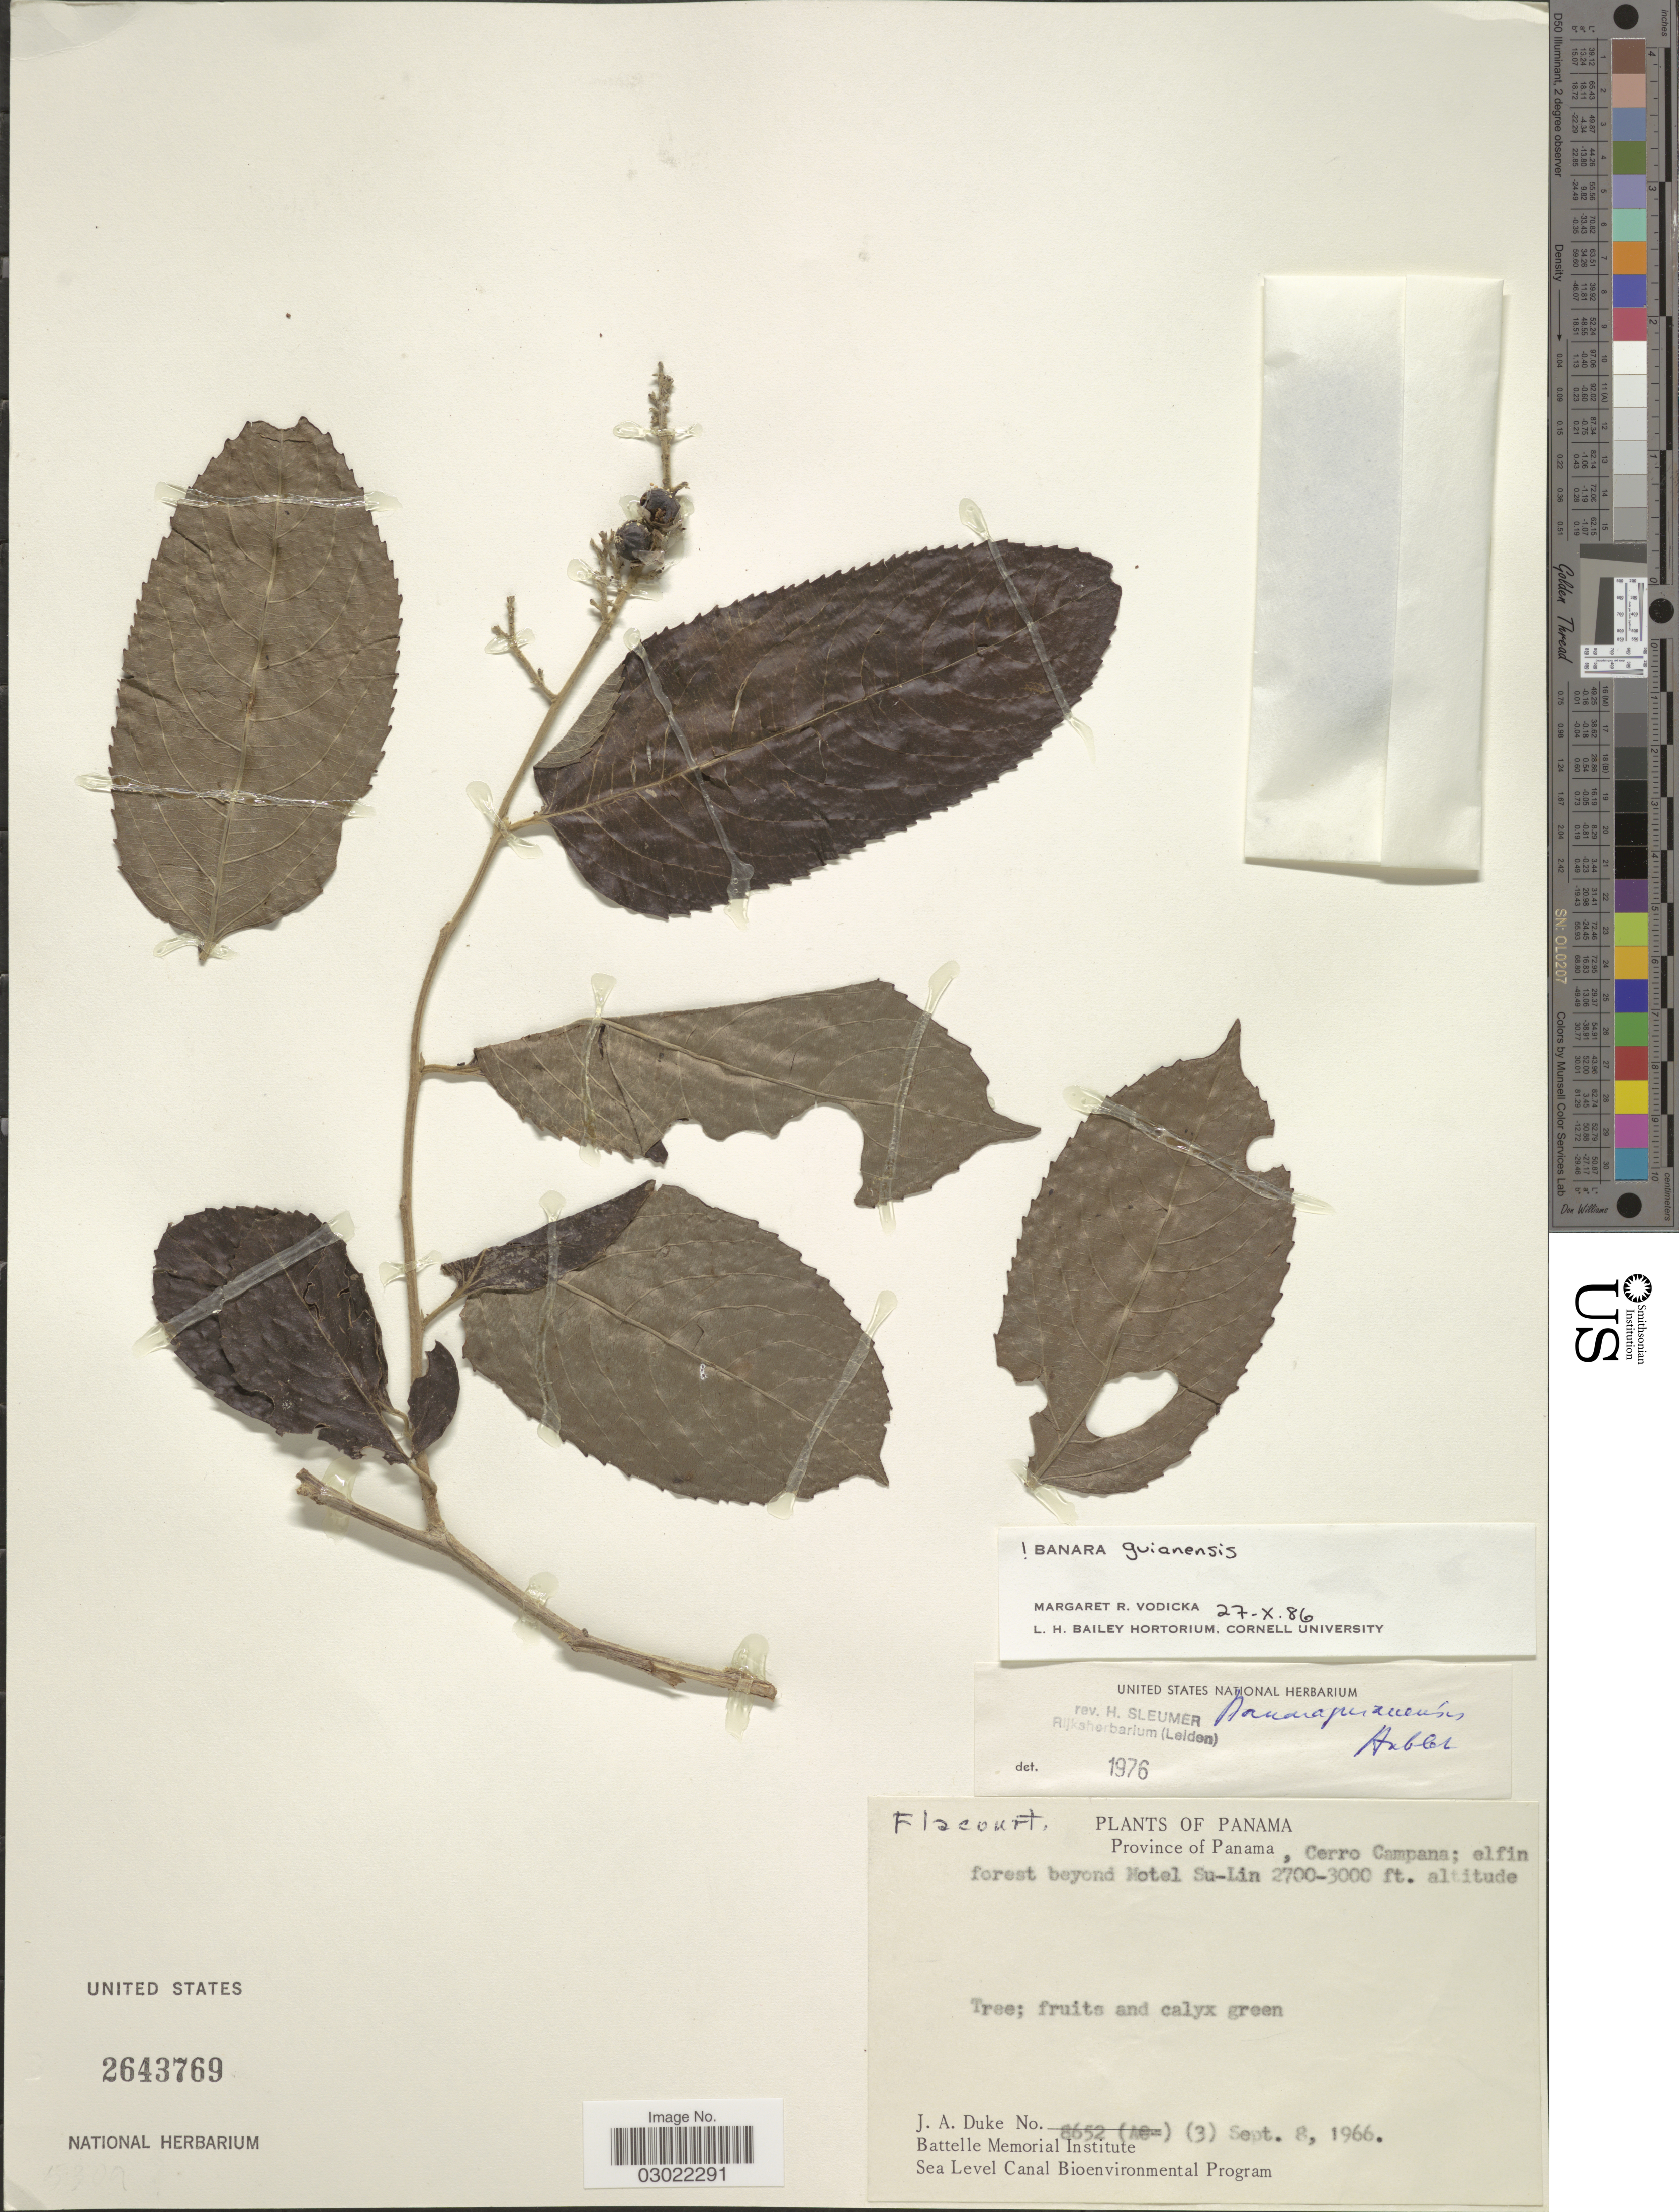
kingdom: Plantae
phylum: Tracheophyta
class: Magnoliopsida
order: Malpighiales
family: Salicaceae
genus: Banara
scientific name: Banara guianensis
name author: Aubl.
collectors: J. A. Duke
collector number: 8652(AO)/3*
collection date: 1966-09-08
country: Panama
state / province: Panamá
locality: Province of Panama, Cerro Campana; elfin forest beyond Motel Su-Lin.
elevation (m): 823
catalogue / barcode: US 2643769